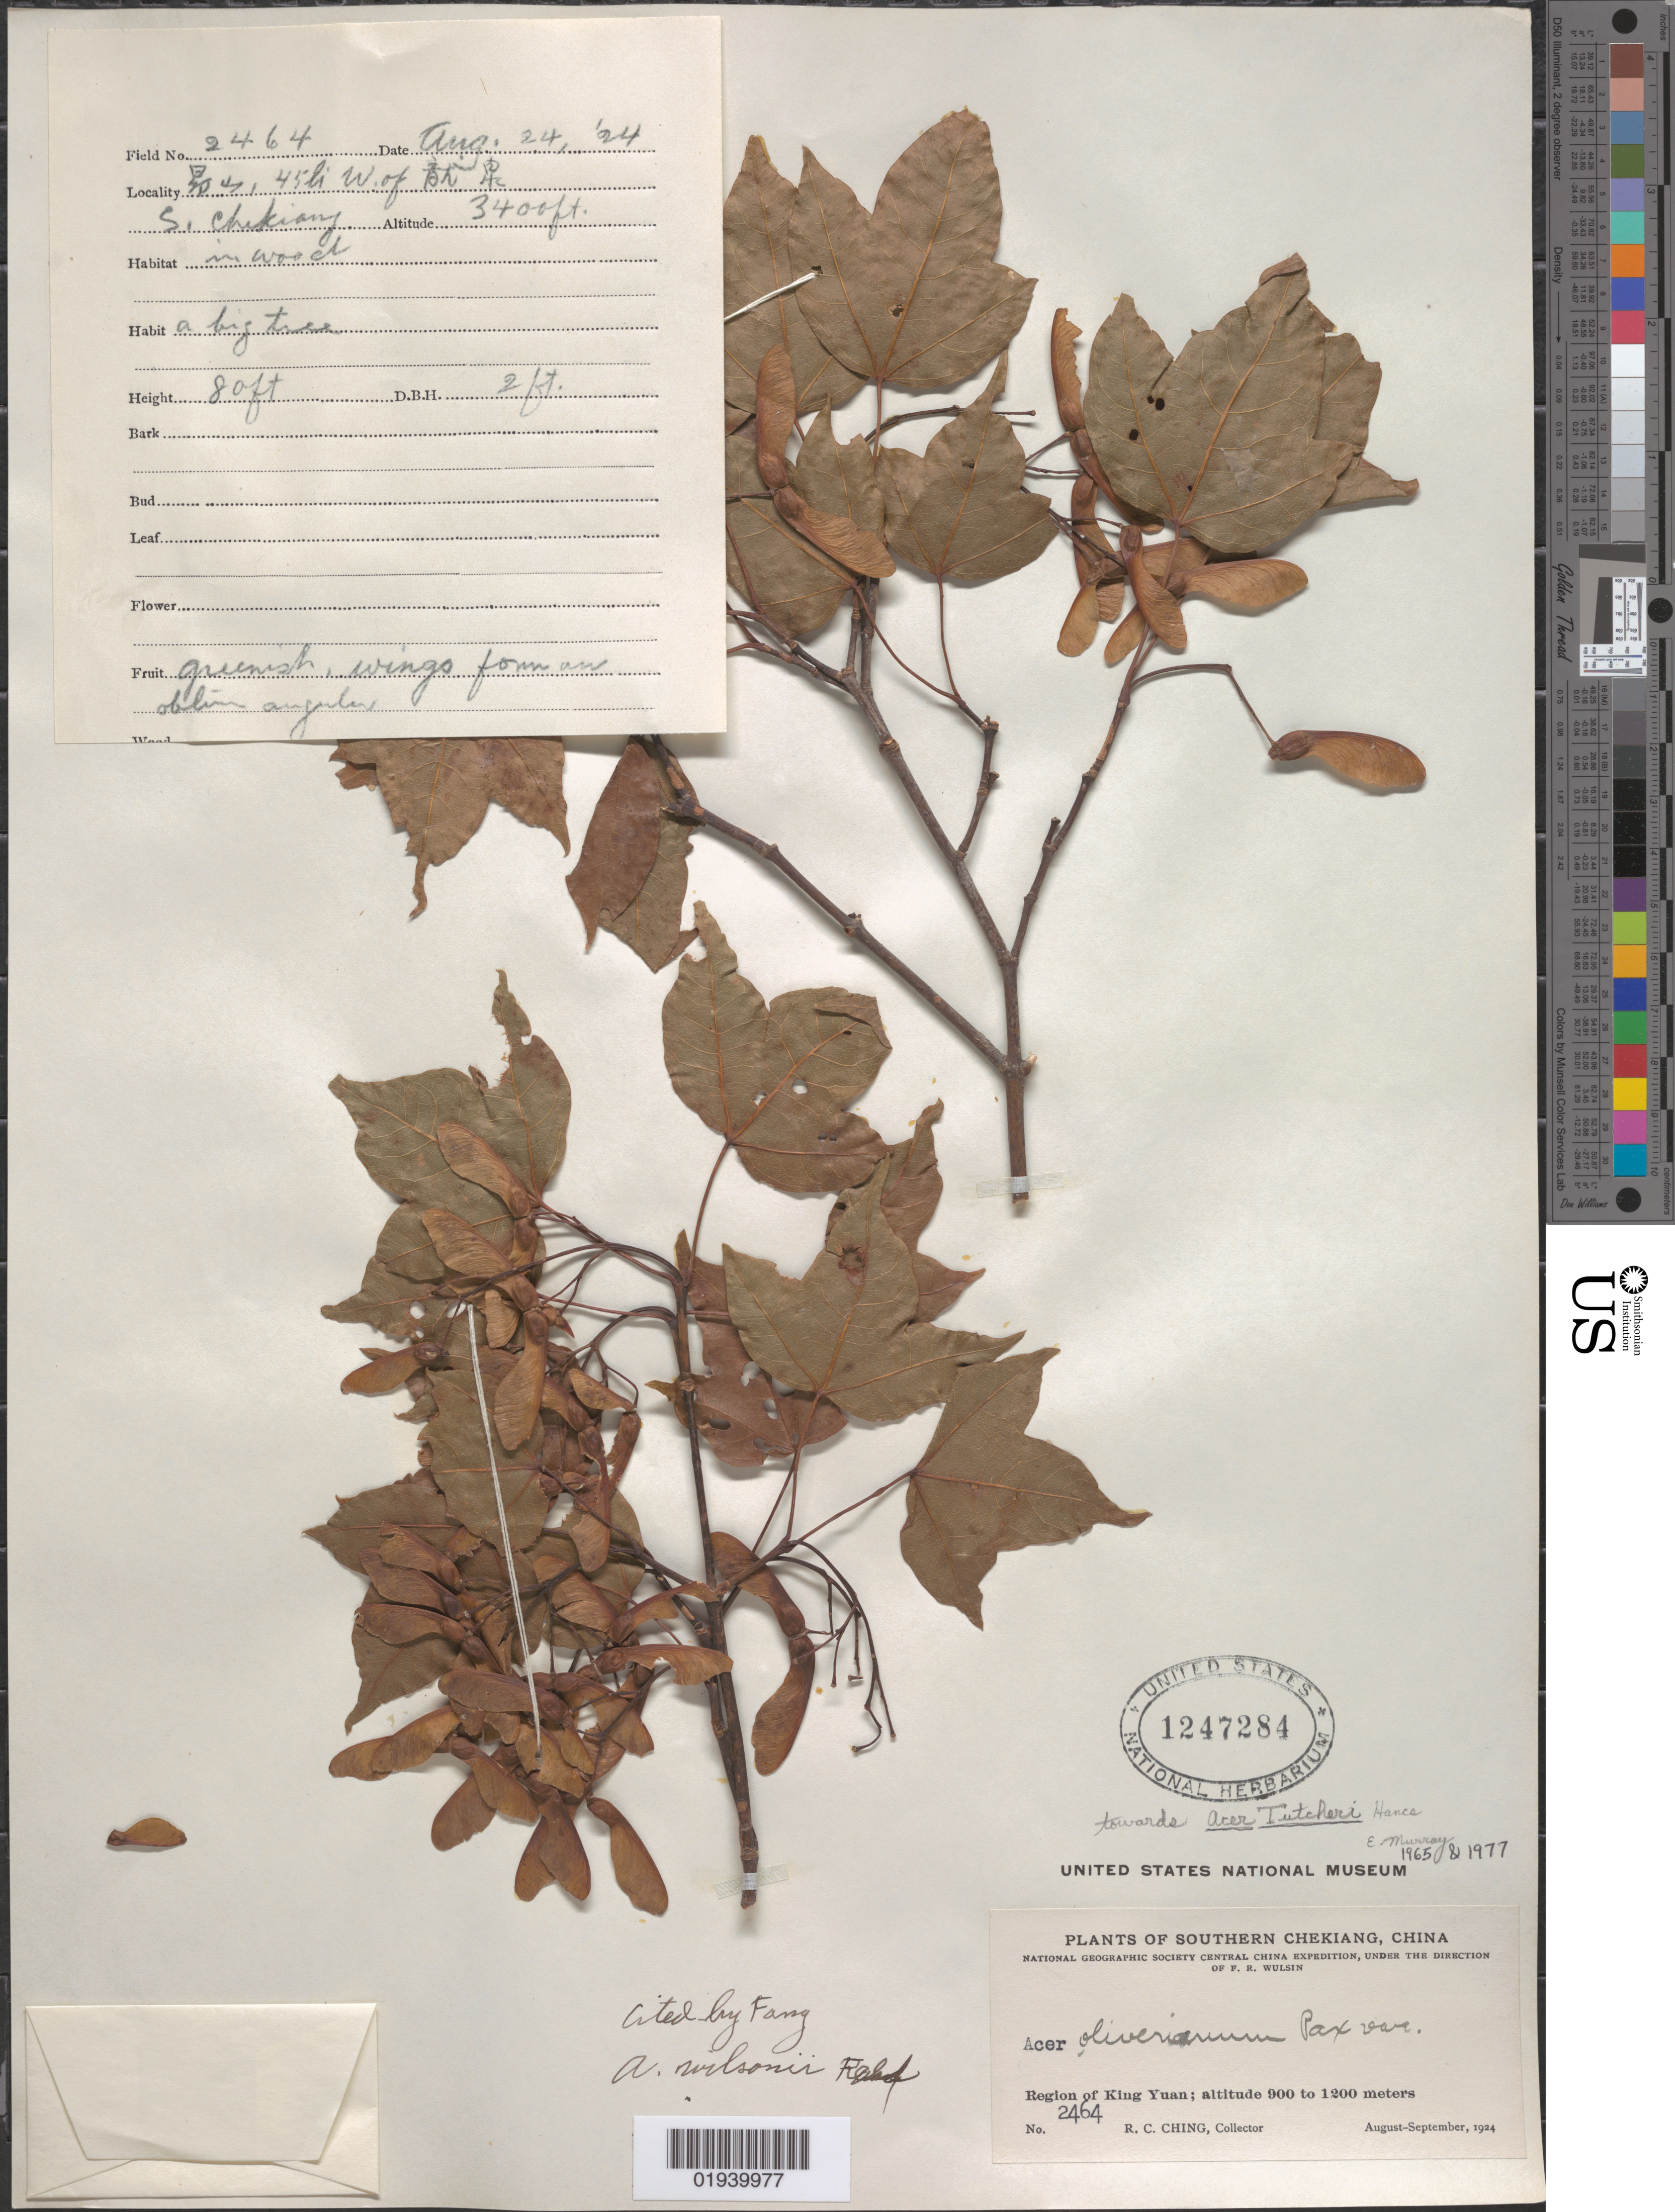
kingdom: Plantae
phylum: Tracheophyta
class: Magnoliopsida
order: Sapindales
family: Sapindaceae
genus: Acer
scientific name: Acer wilsonii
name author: Rehder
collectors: R. C. Ching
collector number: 2464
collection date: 1924-08/1924-09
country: China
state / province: Zhejiang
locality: Chekiang [Zhejiang], region of King Yuan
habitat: In woods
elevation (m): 1036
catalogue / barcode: US 1247284